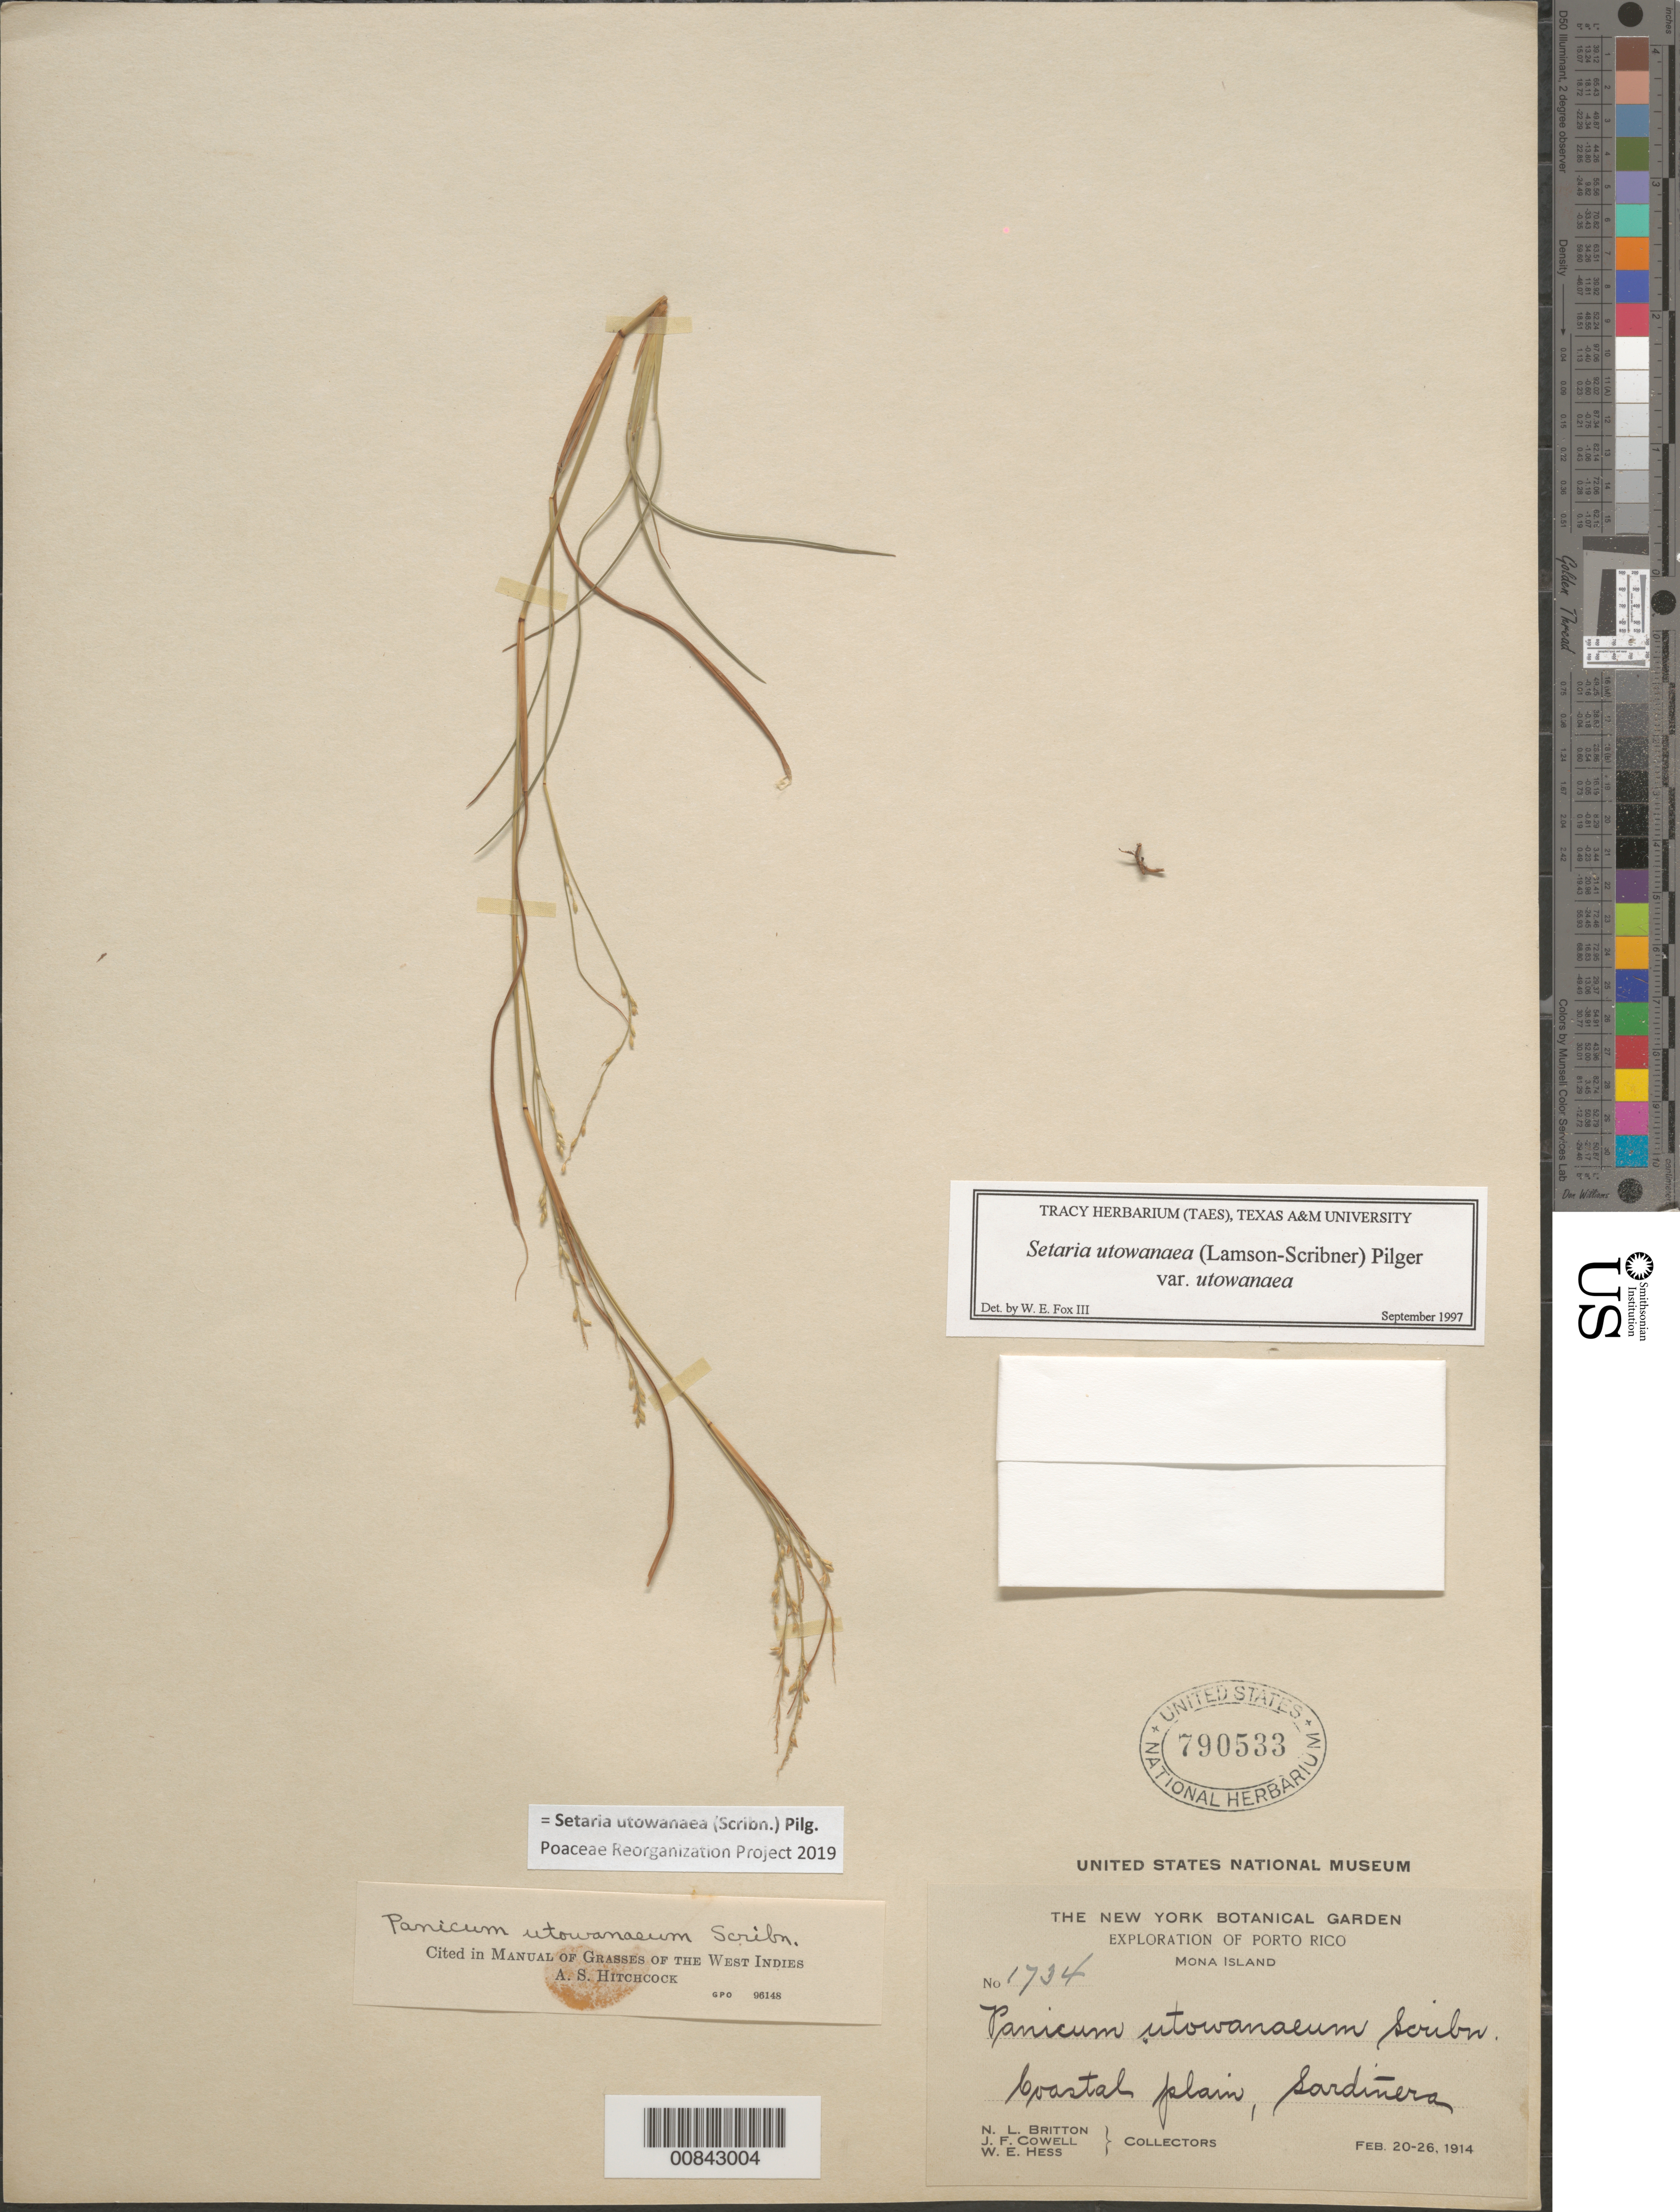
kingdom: Plantae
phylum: Tracheophyta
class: Liliopsida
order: Poales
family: Poaceae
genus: Setaria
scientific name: Setaria utowanaea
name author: (Scribn.) Pilg.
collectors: Mrs. N. L. Britton, J. F. Cowell & W. Hess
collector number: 1734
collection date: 1914-02-20/1914-02-26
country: Puerto Rico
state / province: Mayaguëz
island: Mona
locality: Exploration in Porto Rico. Mona Island. Coastal plain, Sardiñera.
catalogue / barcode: US 790533